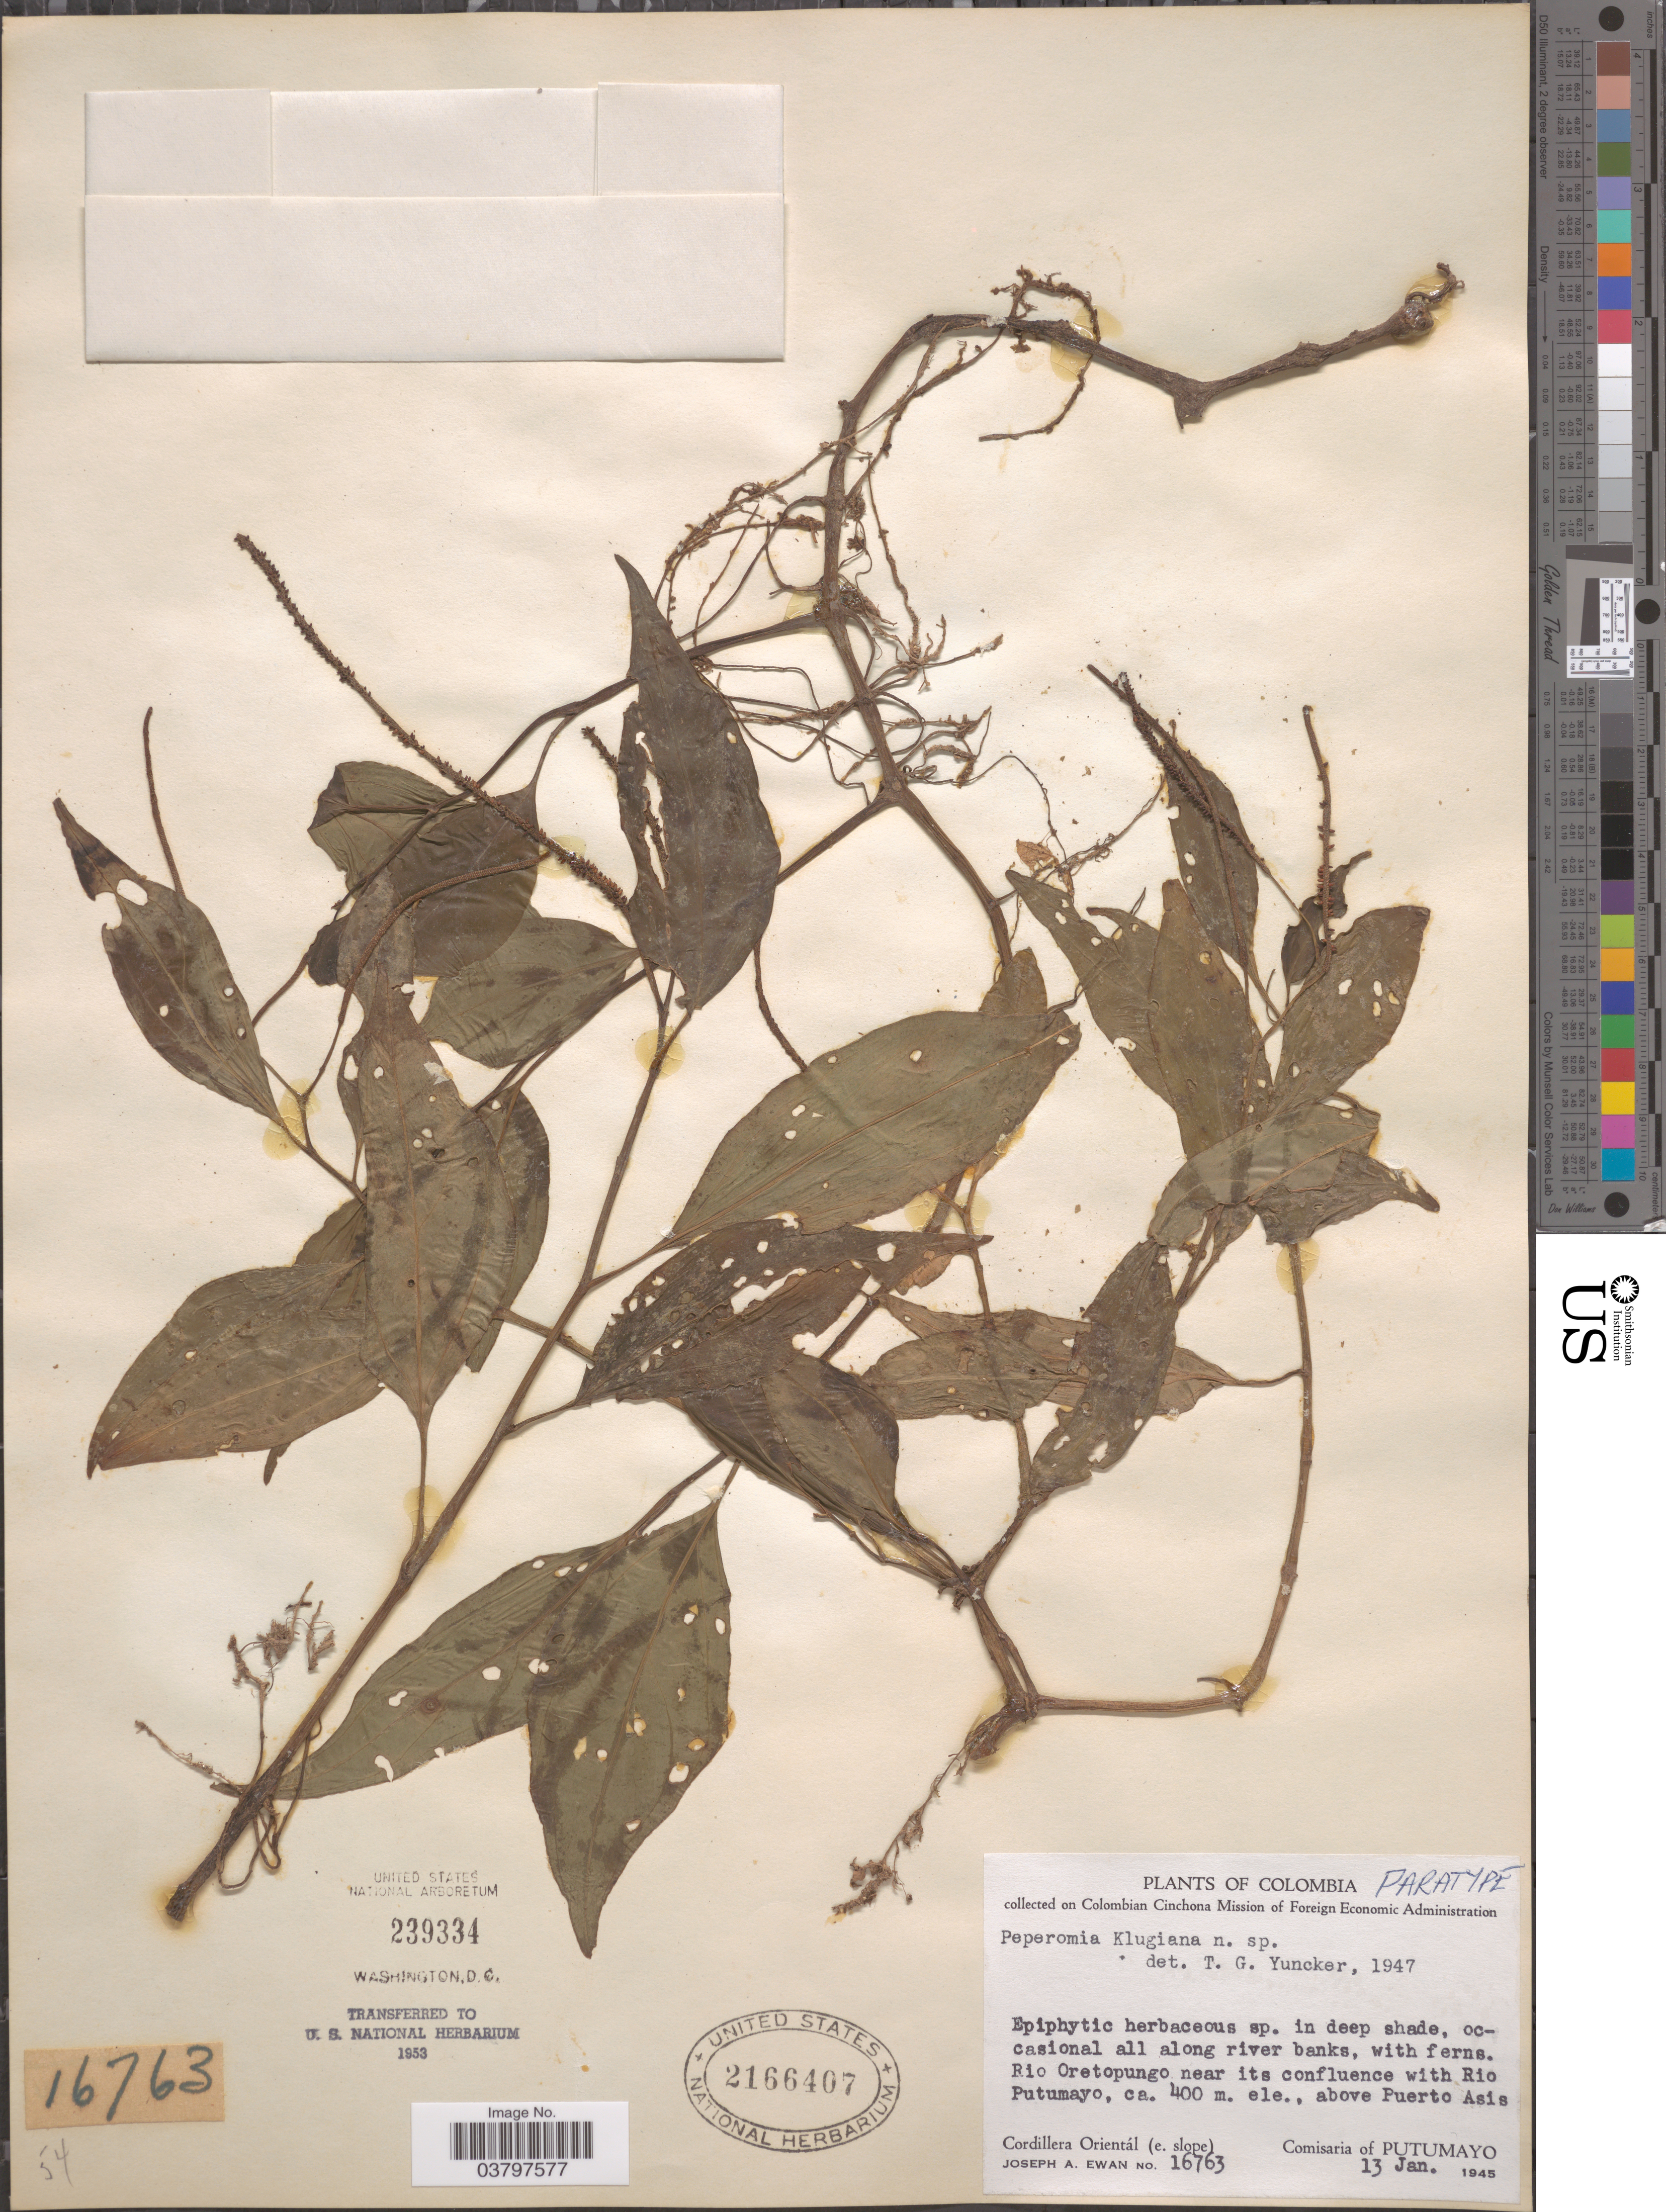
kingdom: Plantae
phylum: Tracheophyta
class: Magnoliopsida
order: Piperales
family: Piperaceae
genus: Peperomia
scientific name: Peperomia klugiana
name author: Trel. & Yunck.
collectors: J. A. Ewan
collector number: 16763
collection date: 1945-01-13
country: Colombia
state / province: Putumayo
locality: Rio Oretopungo near its confluence with Rio Putumayo, above Puerto Asis. Cordillera Orientál (e.slope). Comisaria of Putumayo.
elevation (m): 400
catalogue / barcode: US 2166407